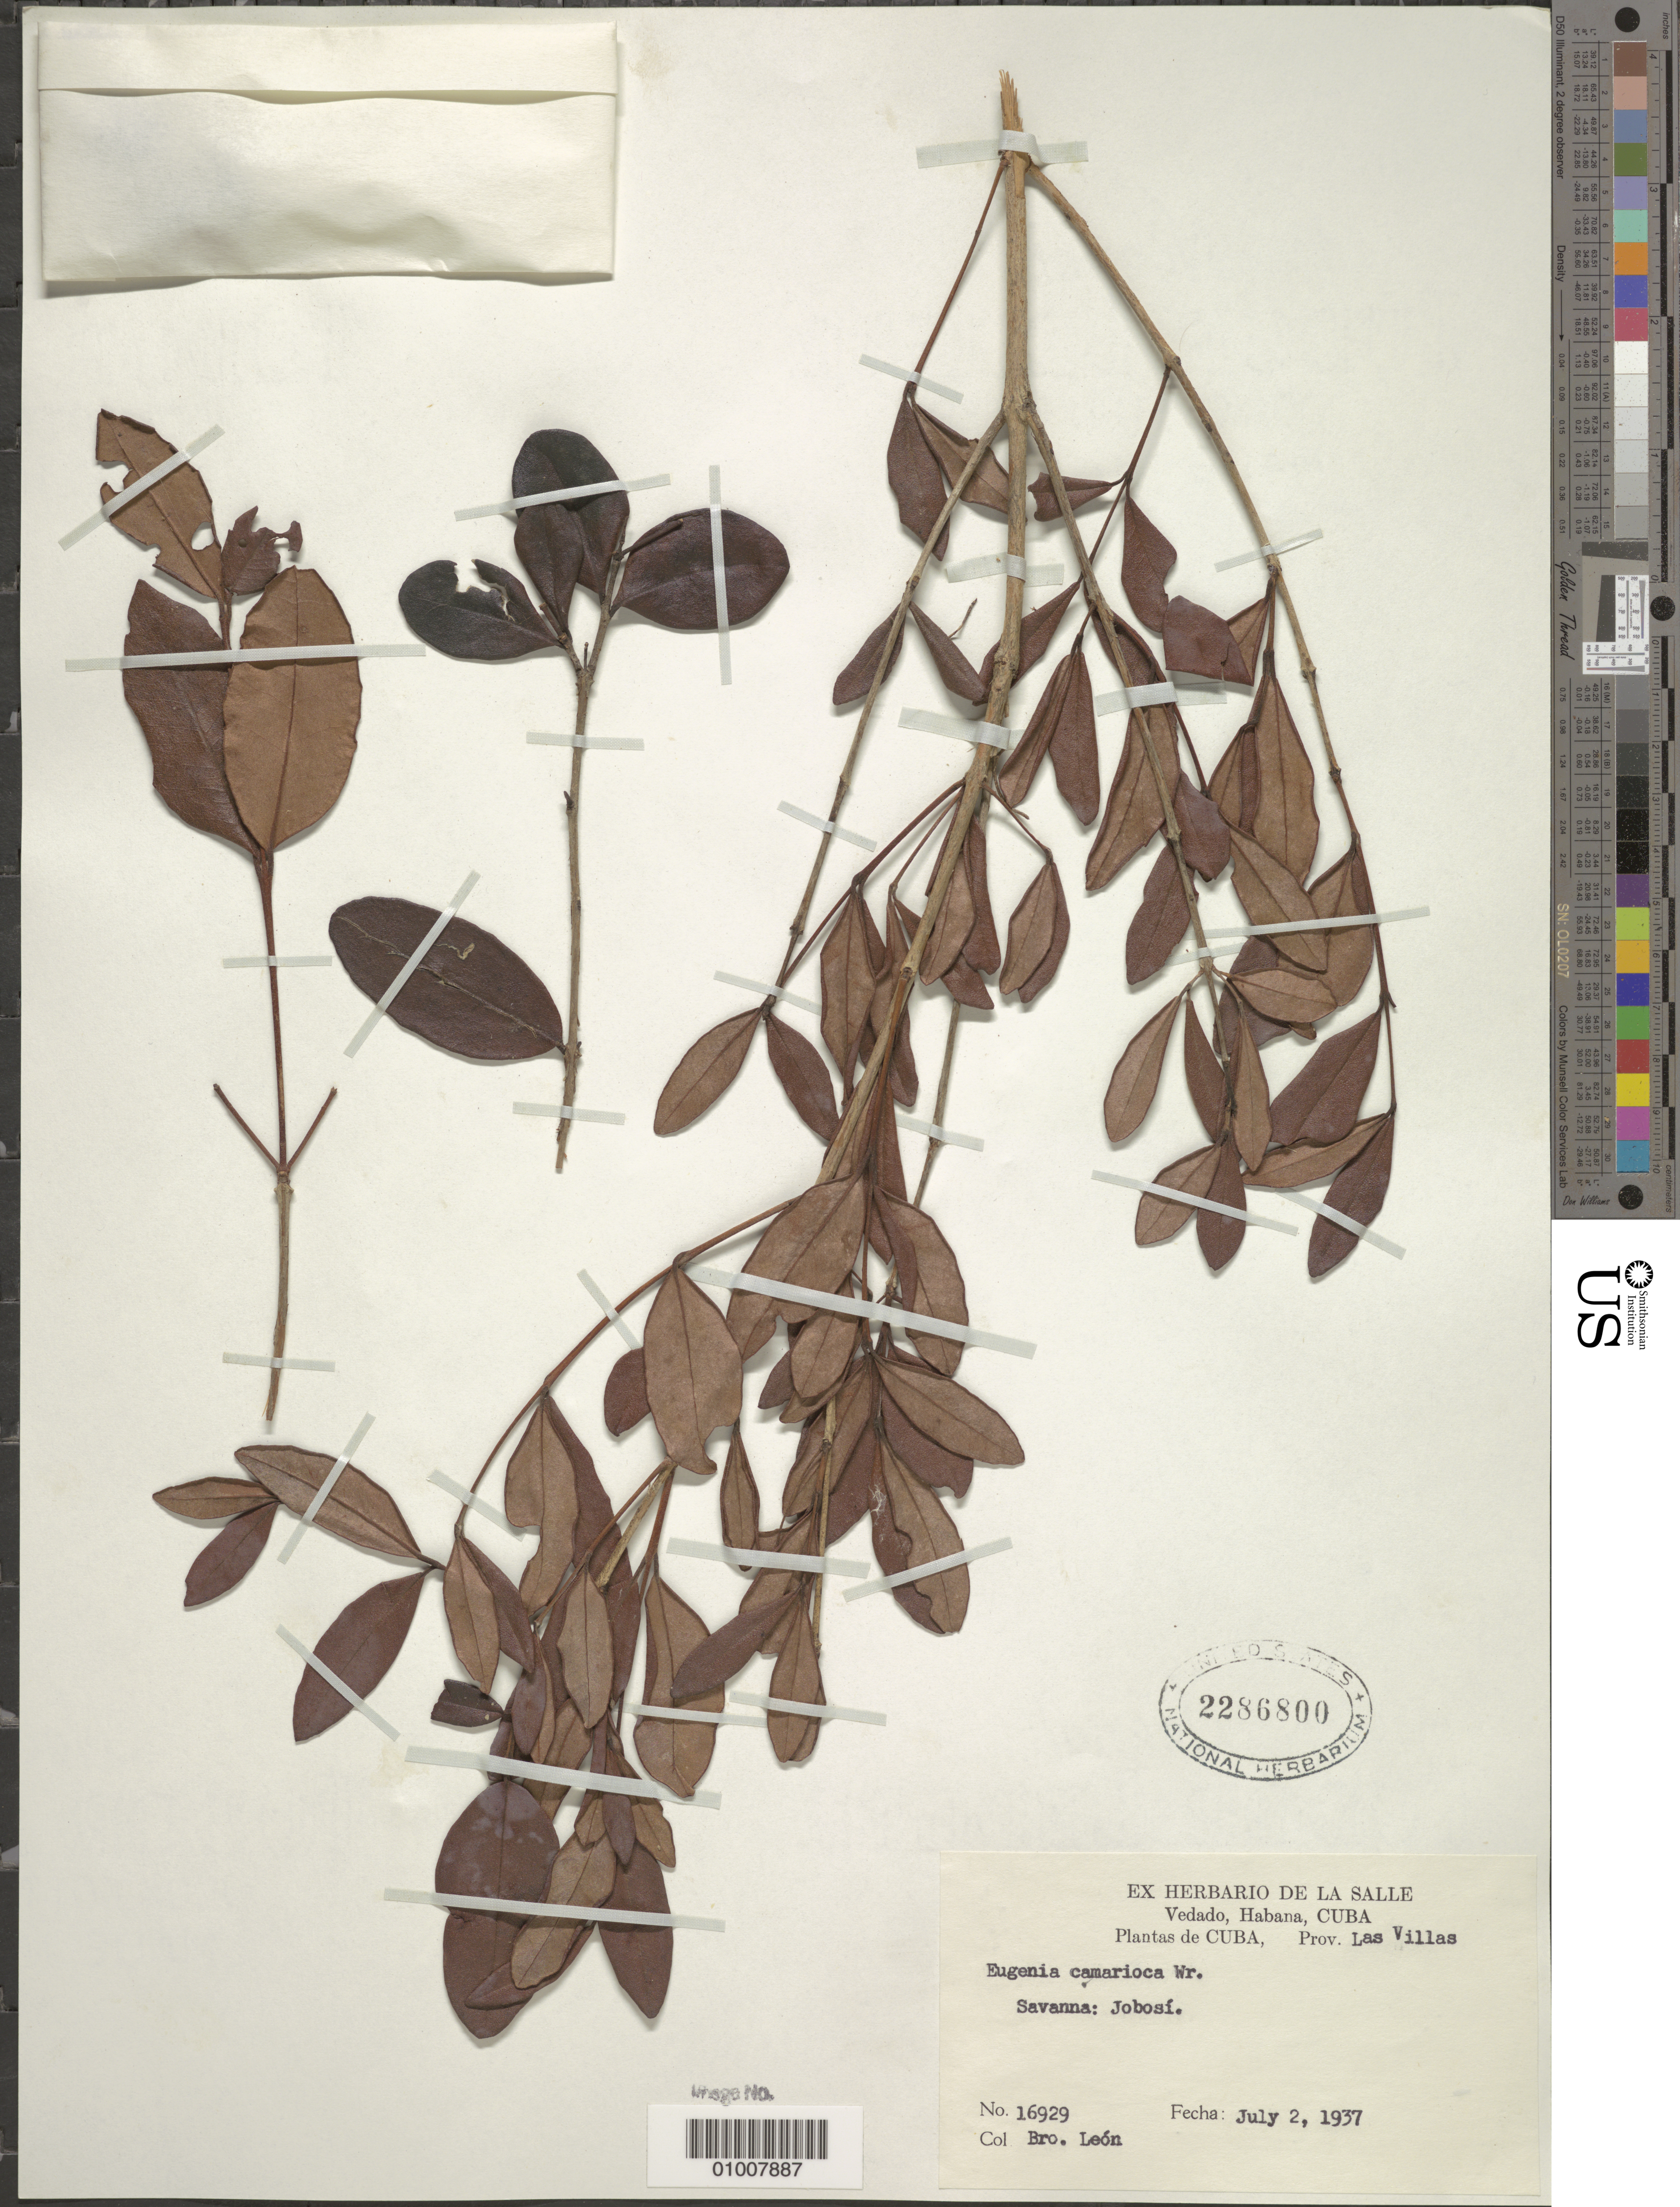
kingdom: Plantae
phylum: Tracheophyta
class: Magnoliopsida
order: Myrtales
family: Myrtaceae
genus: Eugenia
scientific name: Eugenia camarioca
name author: C. Wright in Sauvalle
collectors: Bro. León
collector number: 16929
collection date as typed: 02 Jul 1937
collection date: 1937-07-02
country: Cuba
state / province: Villa Clara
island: Cuba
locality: Savanna: Jobosi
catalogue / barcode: US 2286800